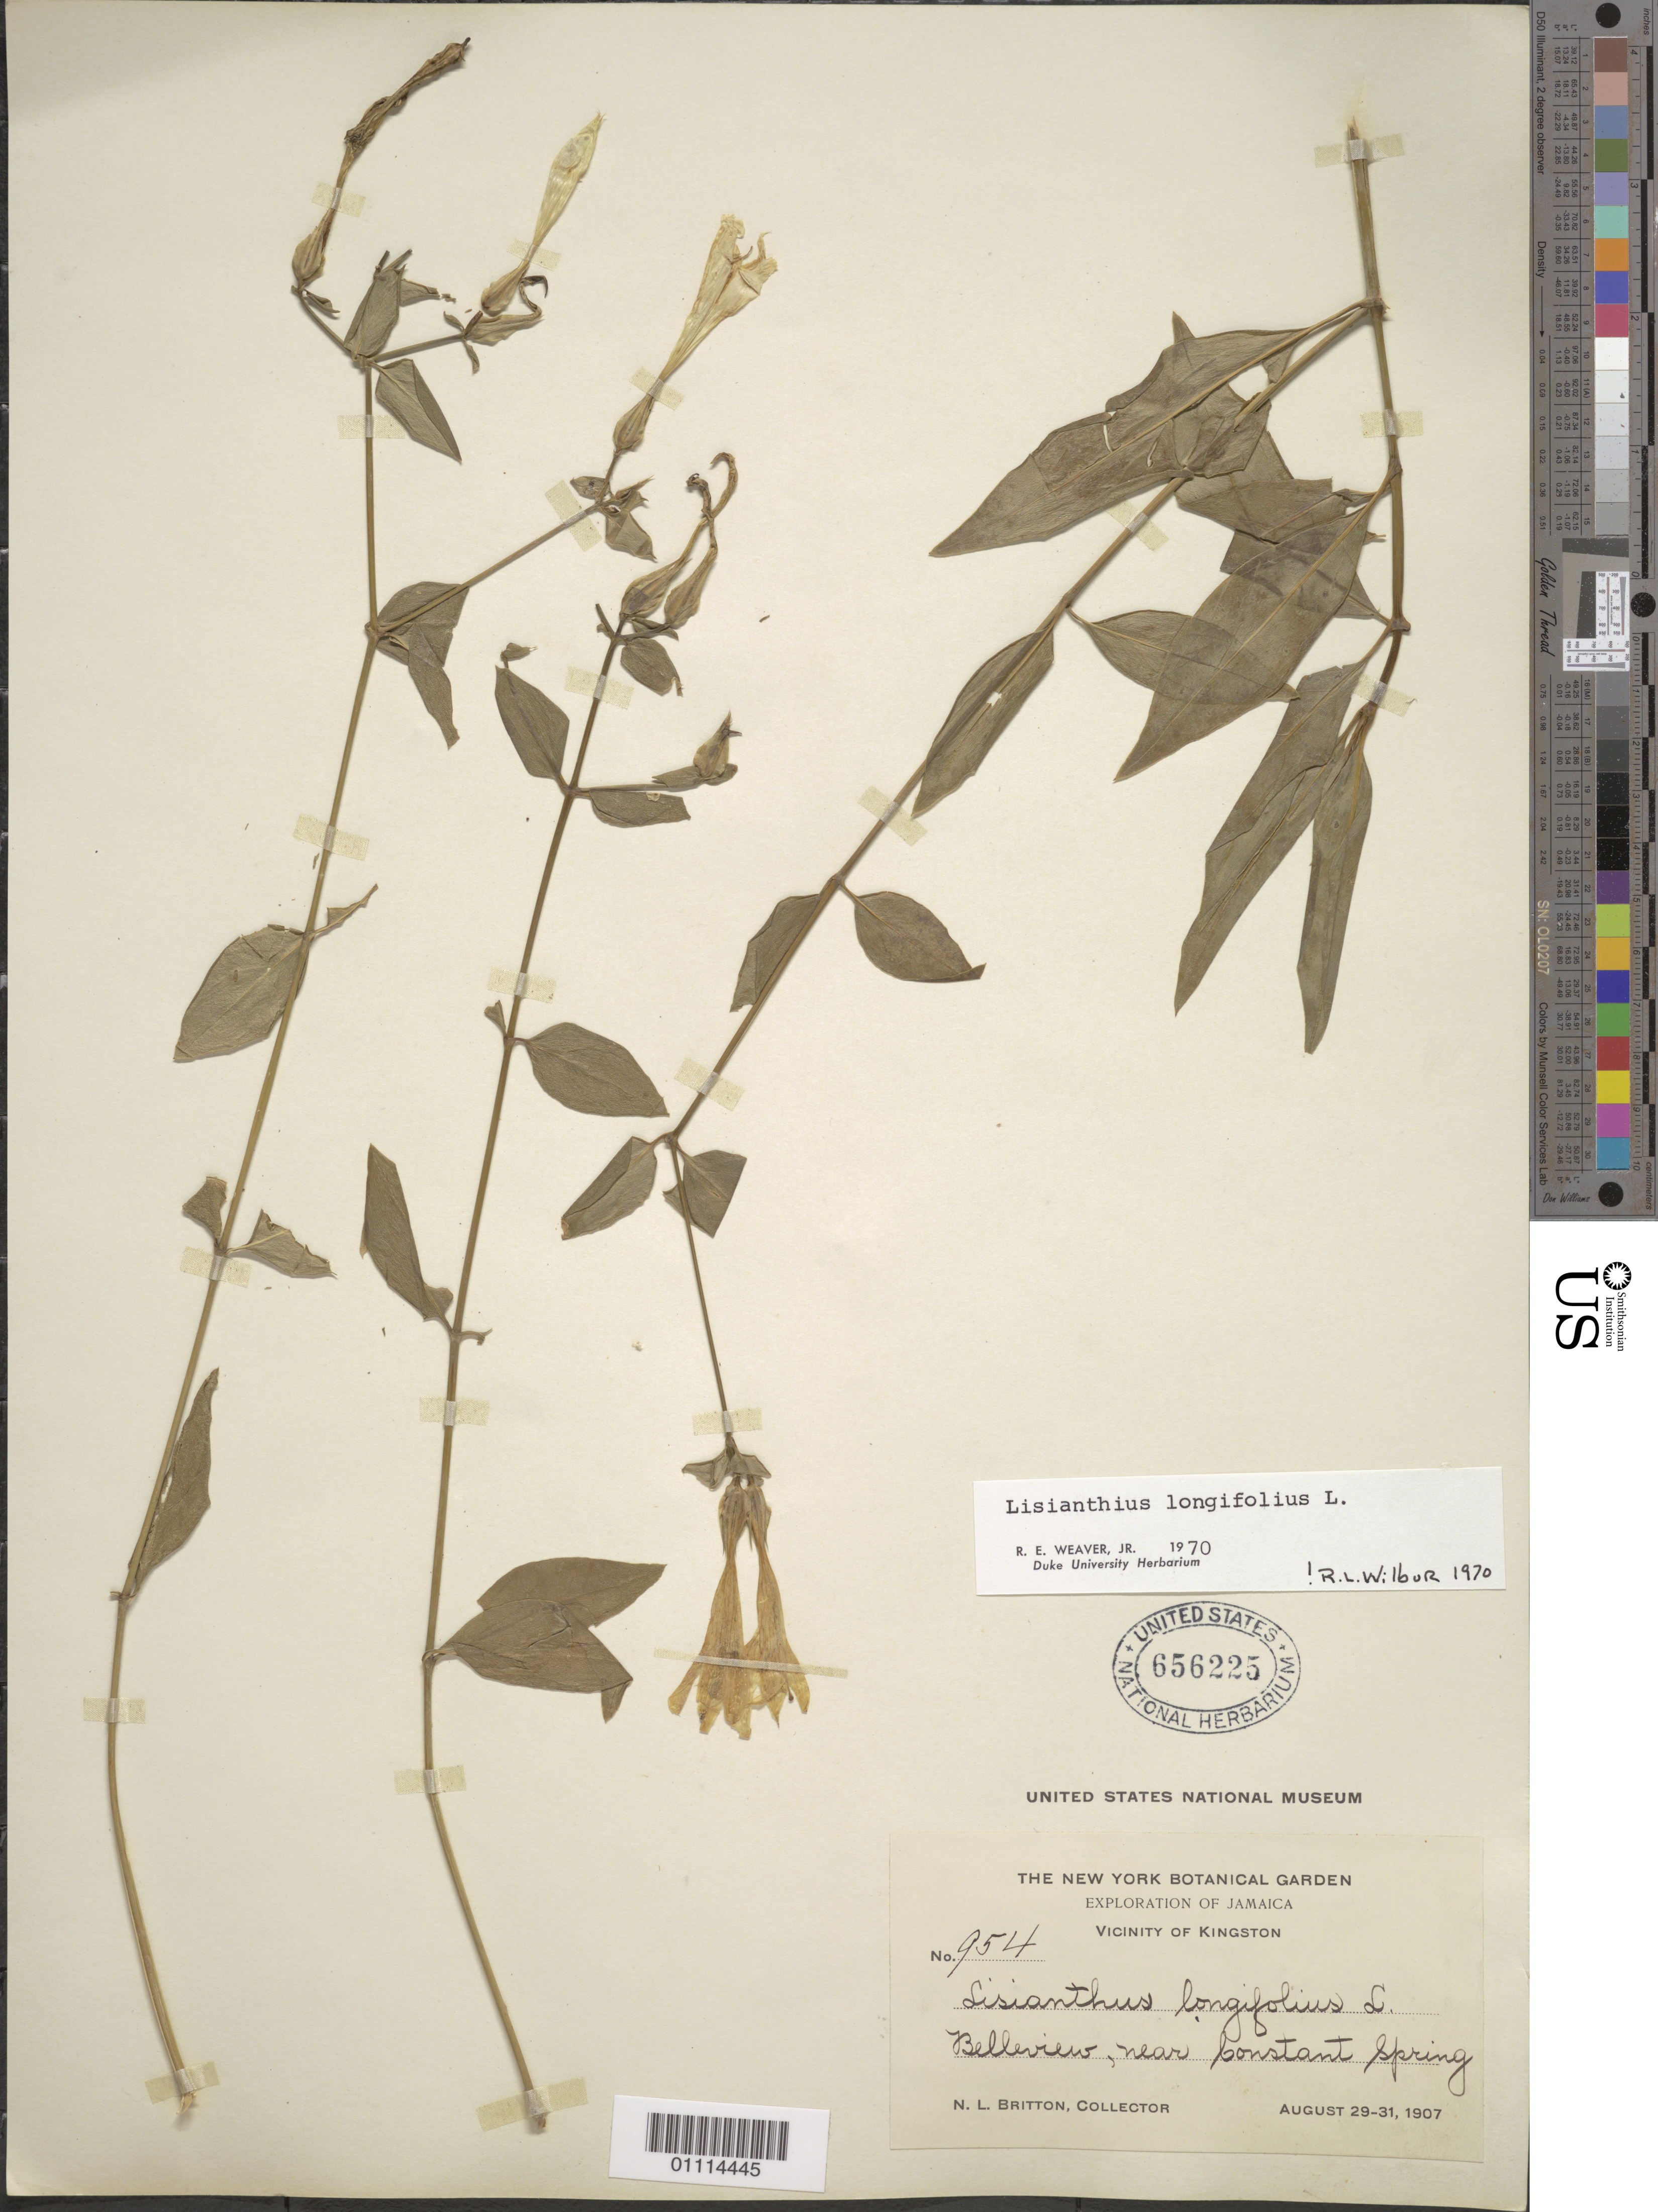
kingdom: Plantae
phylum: Tracheophyta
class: Magnoliopsida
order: Gentianales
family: Gentianaceae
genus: Lisianthius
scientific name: Lisianthius longifolius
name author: L.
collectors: N. Britton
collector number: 954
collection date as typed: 29 Aug 1907 to 31 Aug 1907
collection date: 1907-08-29/1907-08-31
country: Jamaica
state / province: Kingston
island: Jamaica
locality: Vicinity of Kingston. Belleview, near Constant Spring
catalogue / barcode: US 656225